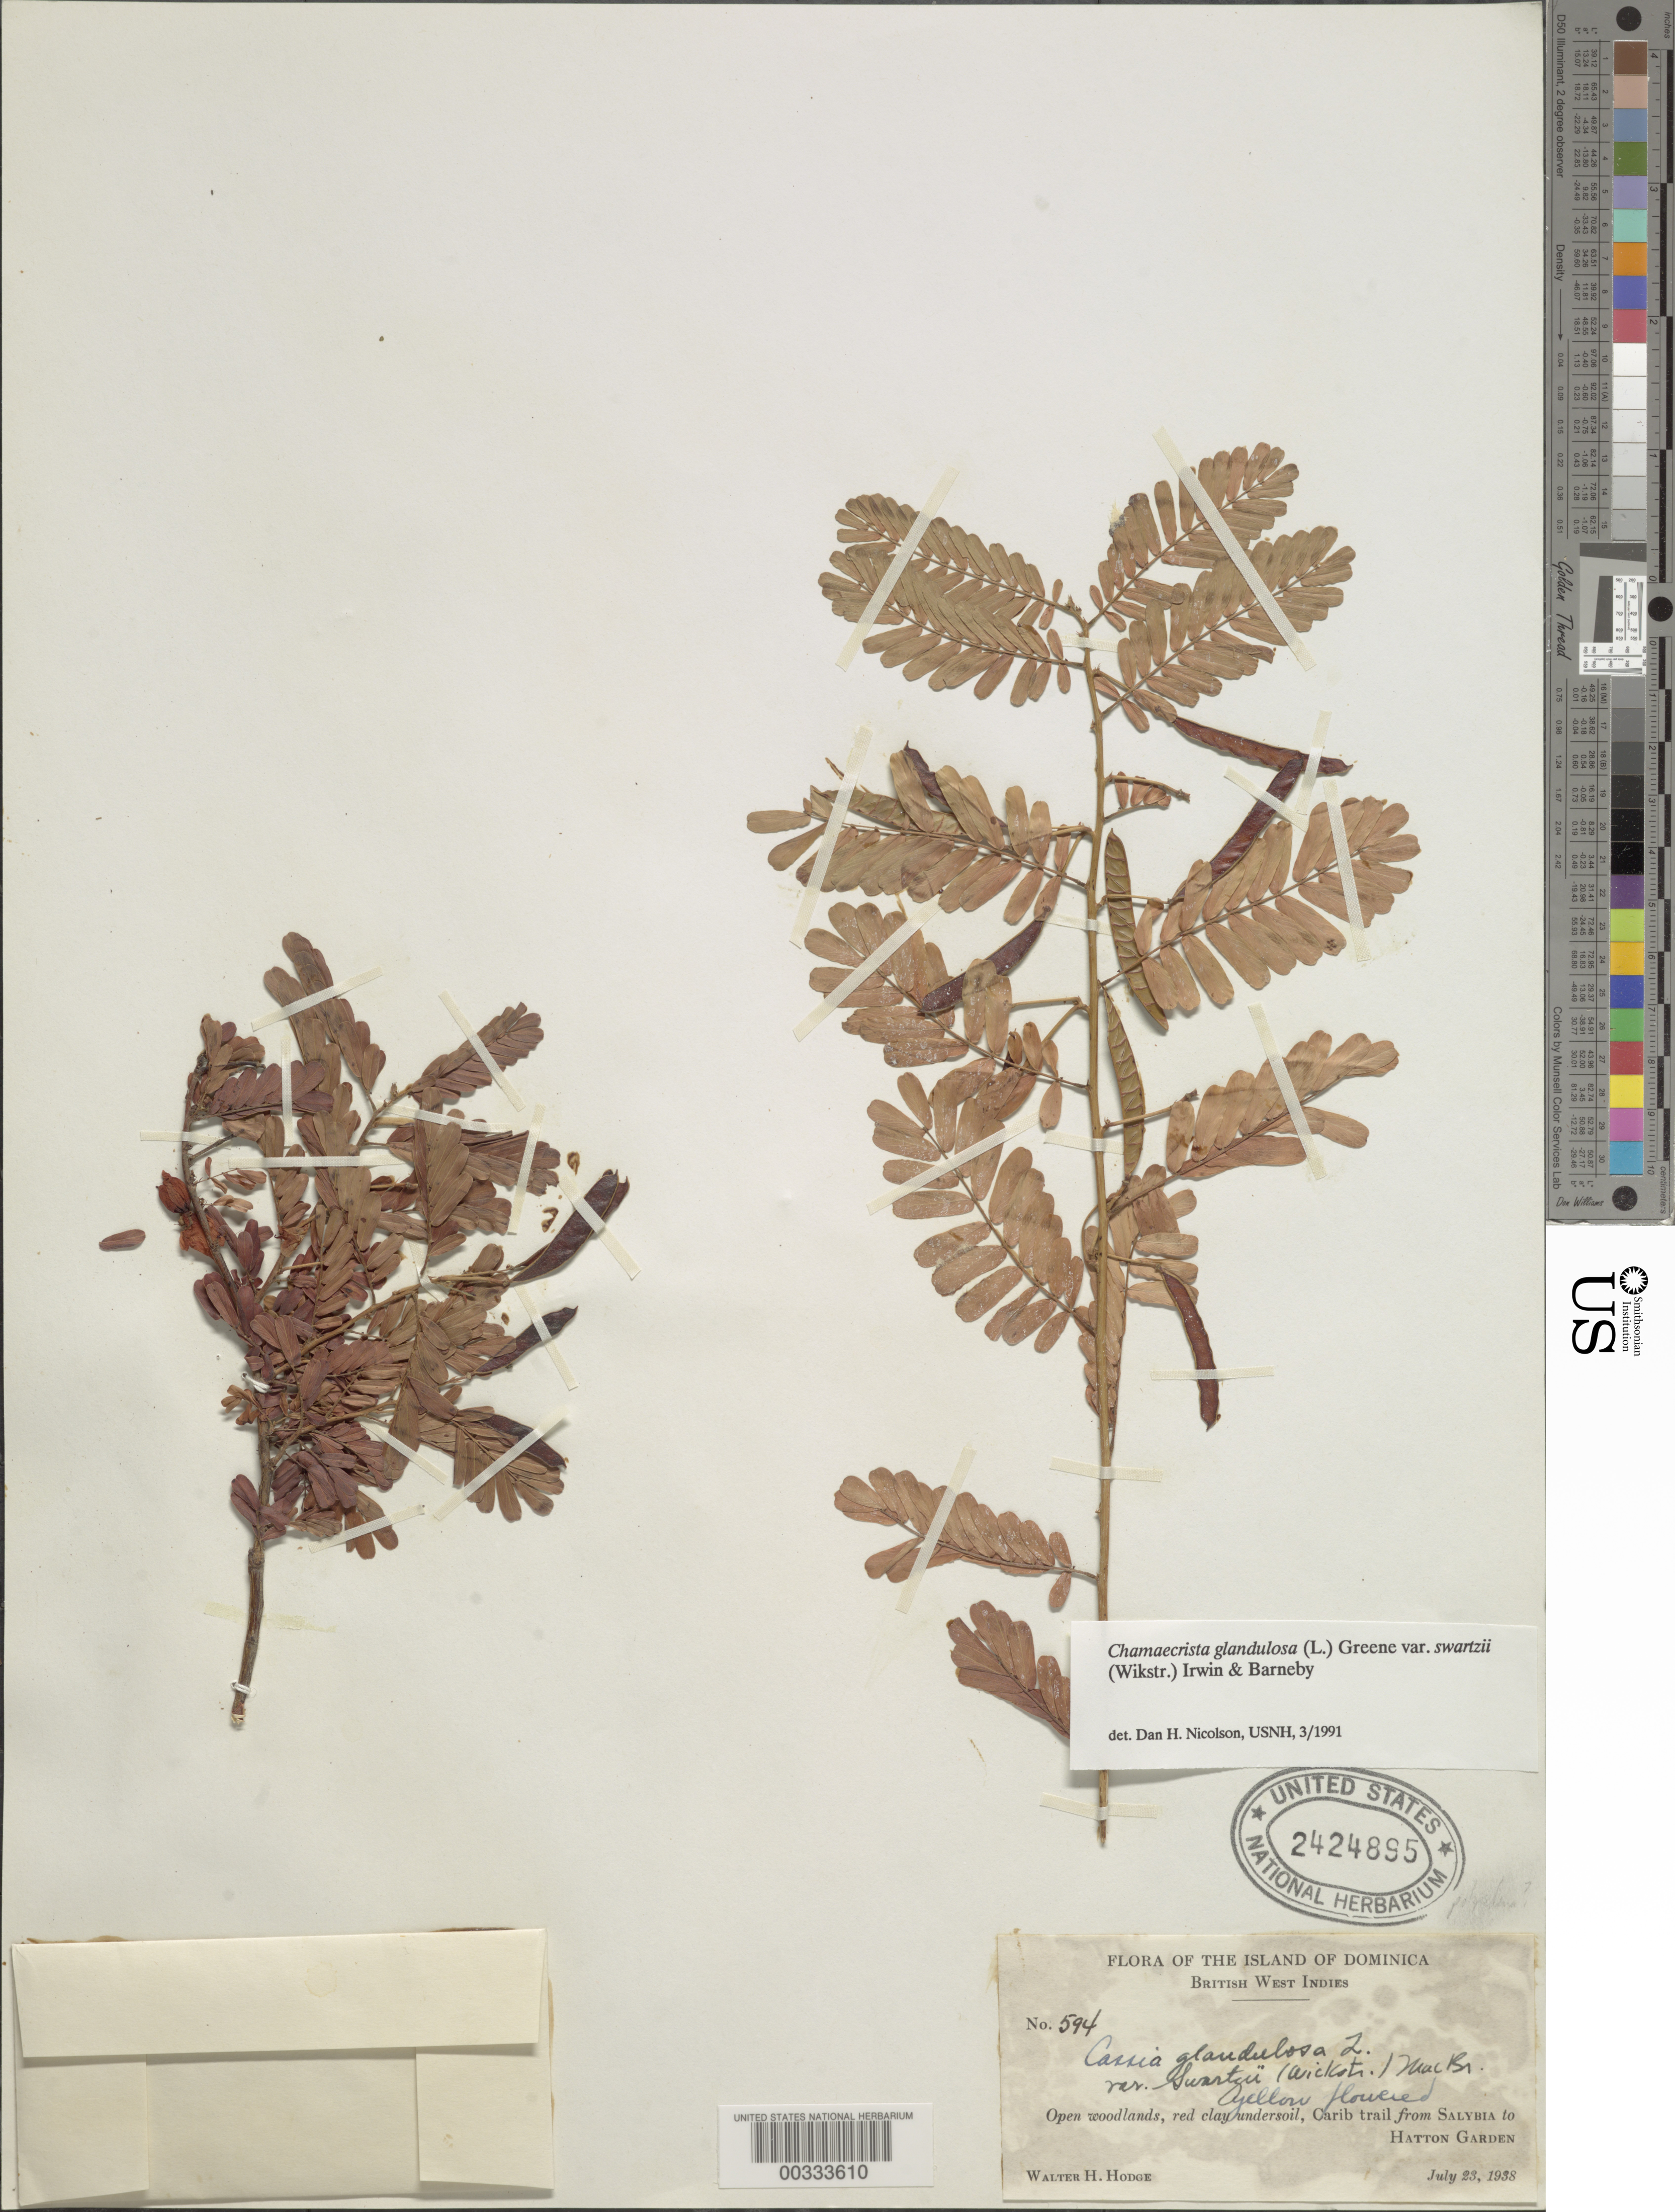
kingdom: Plantae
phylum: Tracheophyta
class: Magnoliopsida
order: Fabales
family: Fabaceae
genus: Chamaecrista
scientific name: Chamaecrista glandulosa var. swartzii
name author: (Wikstr.) H.S. Irwin & Barneby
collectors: W. Hodge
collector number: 594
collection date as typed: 23 Jul 1938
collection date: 1938-07-23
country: Dominica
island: Dominica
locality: Carib trail from salybia to hatton garden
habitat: Open woodlands, red clay undersoil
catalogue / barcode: US 2424895